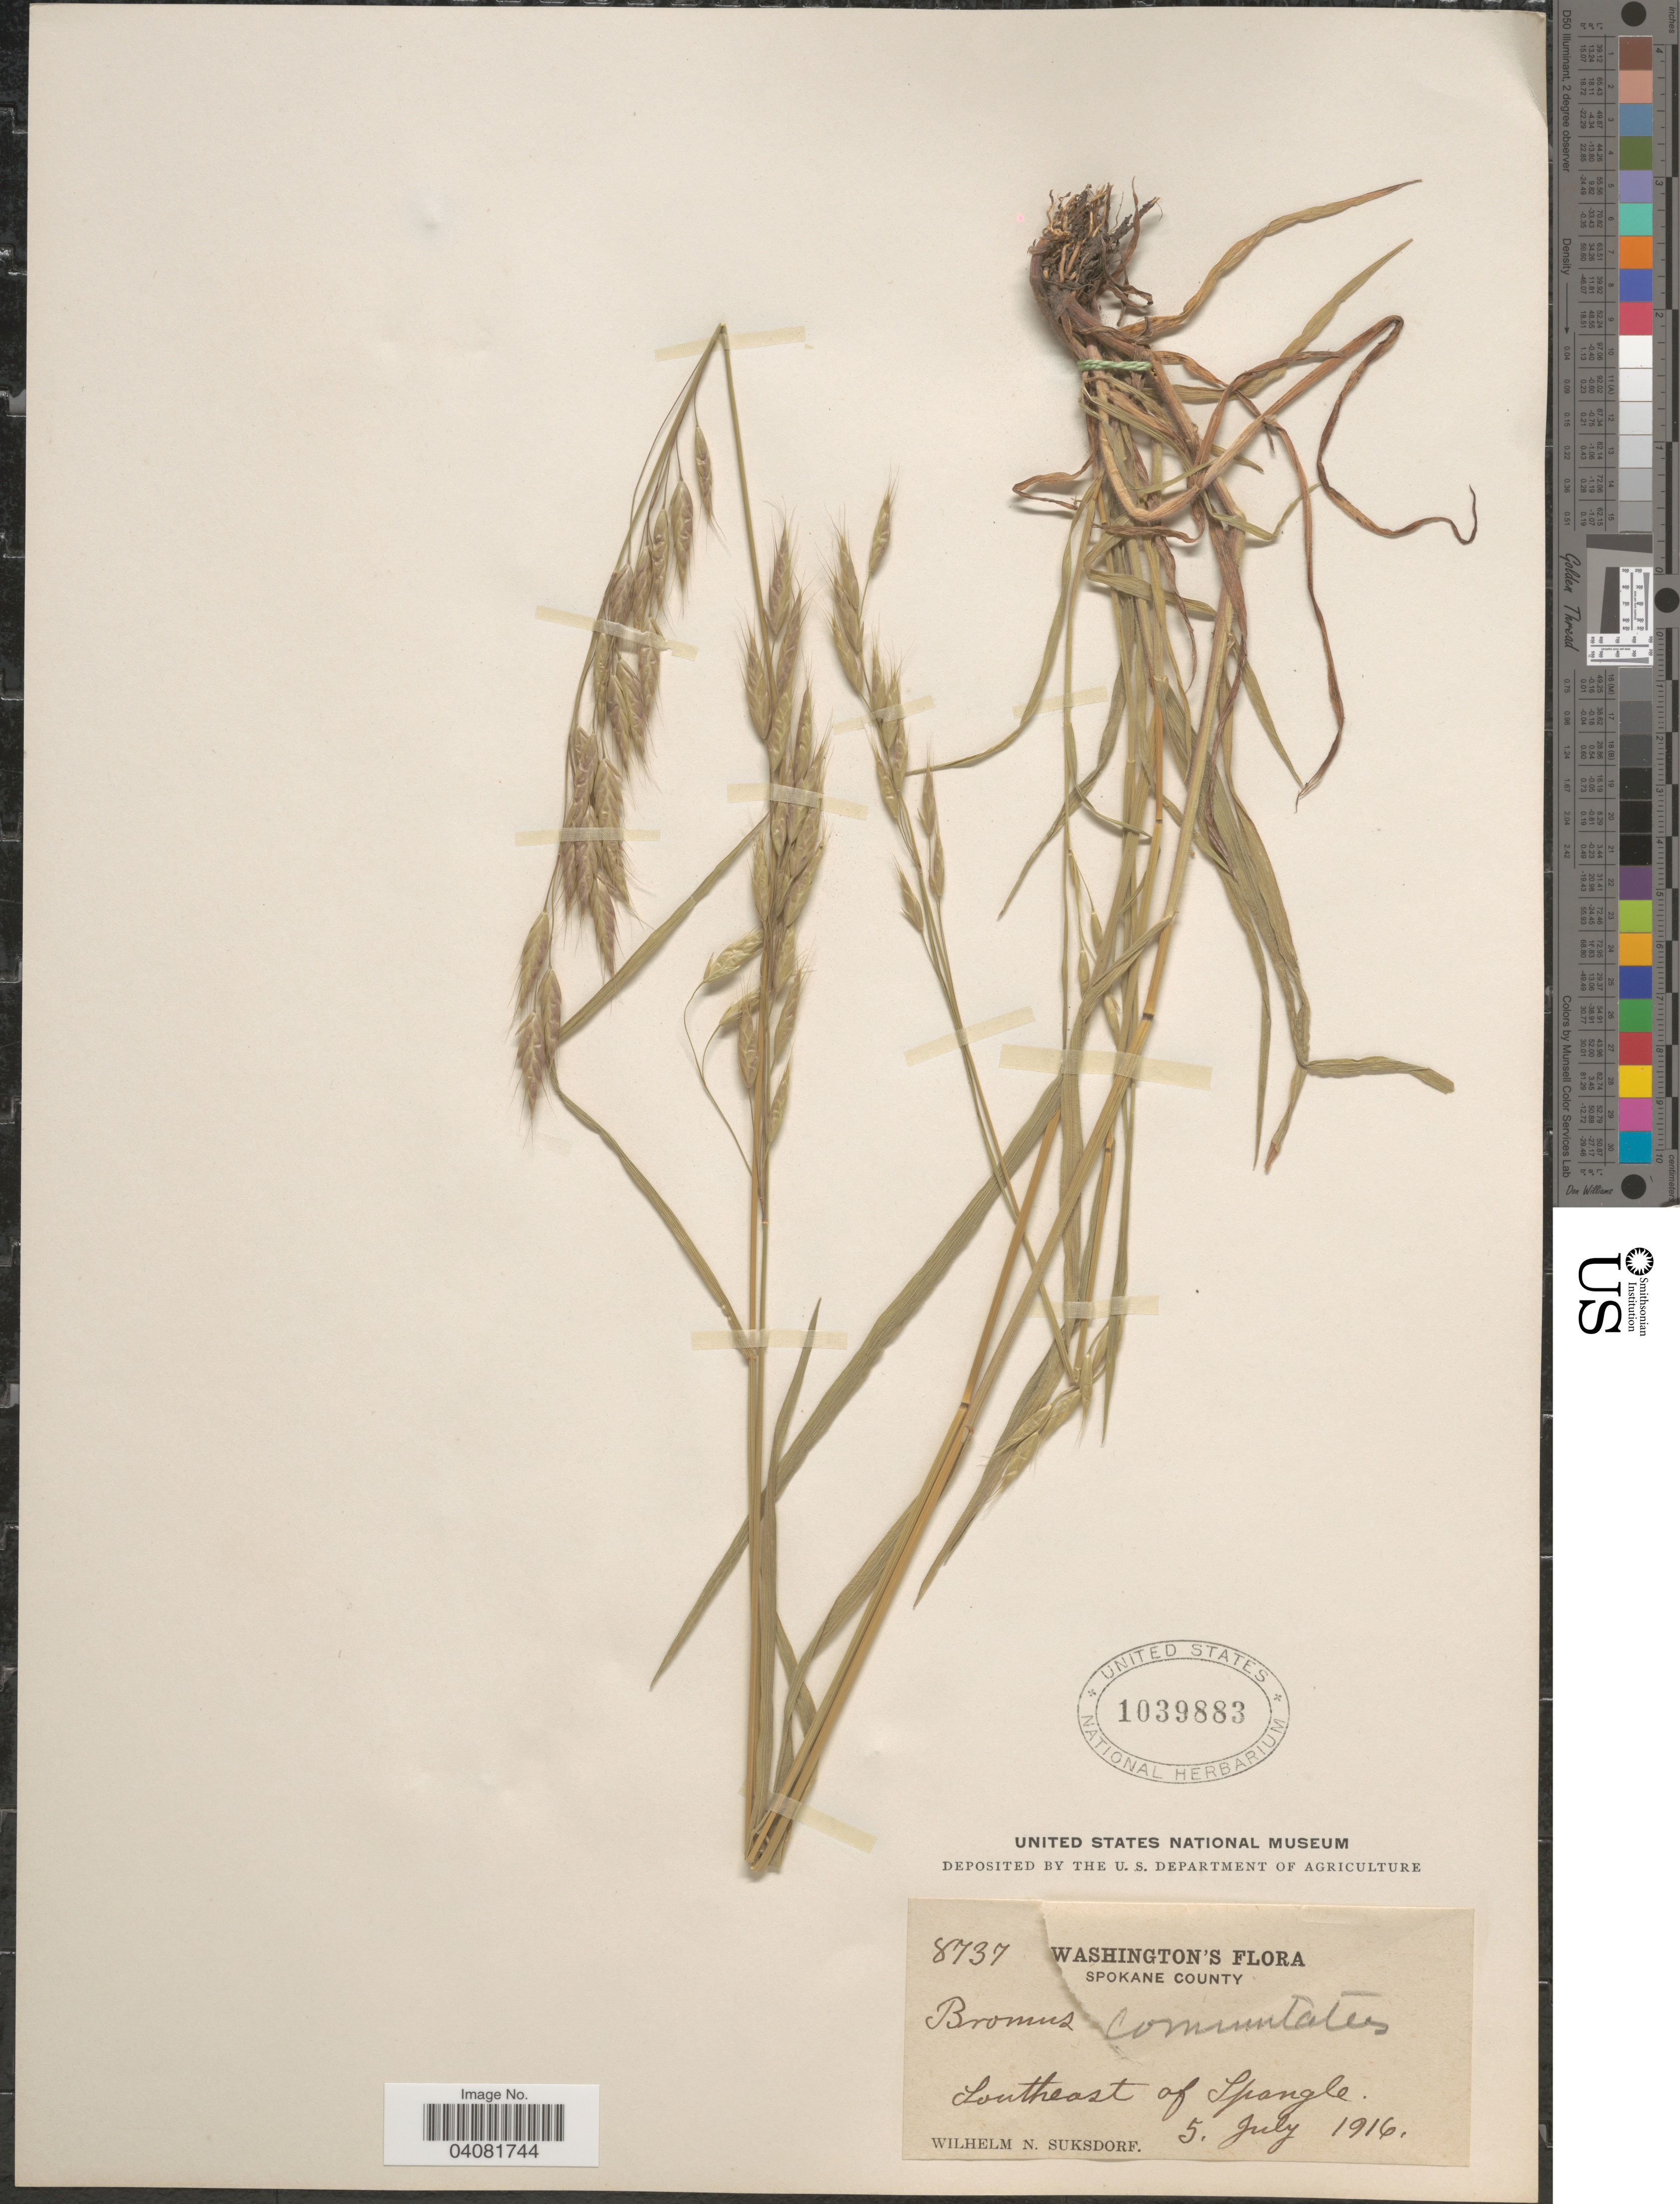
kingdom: Plantae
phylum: Tracheophyta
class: Liliopsida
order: Poales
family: Poaceae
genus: Bromus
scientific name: Bromus commutatus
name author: Schrad.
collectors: W. N. Suksdorf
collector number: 8737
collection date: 1916-07-05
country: United States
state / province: Washington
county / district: Spokane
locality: Spokane County. Southeast of Spangle.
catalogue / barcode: US 1039883